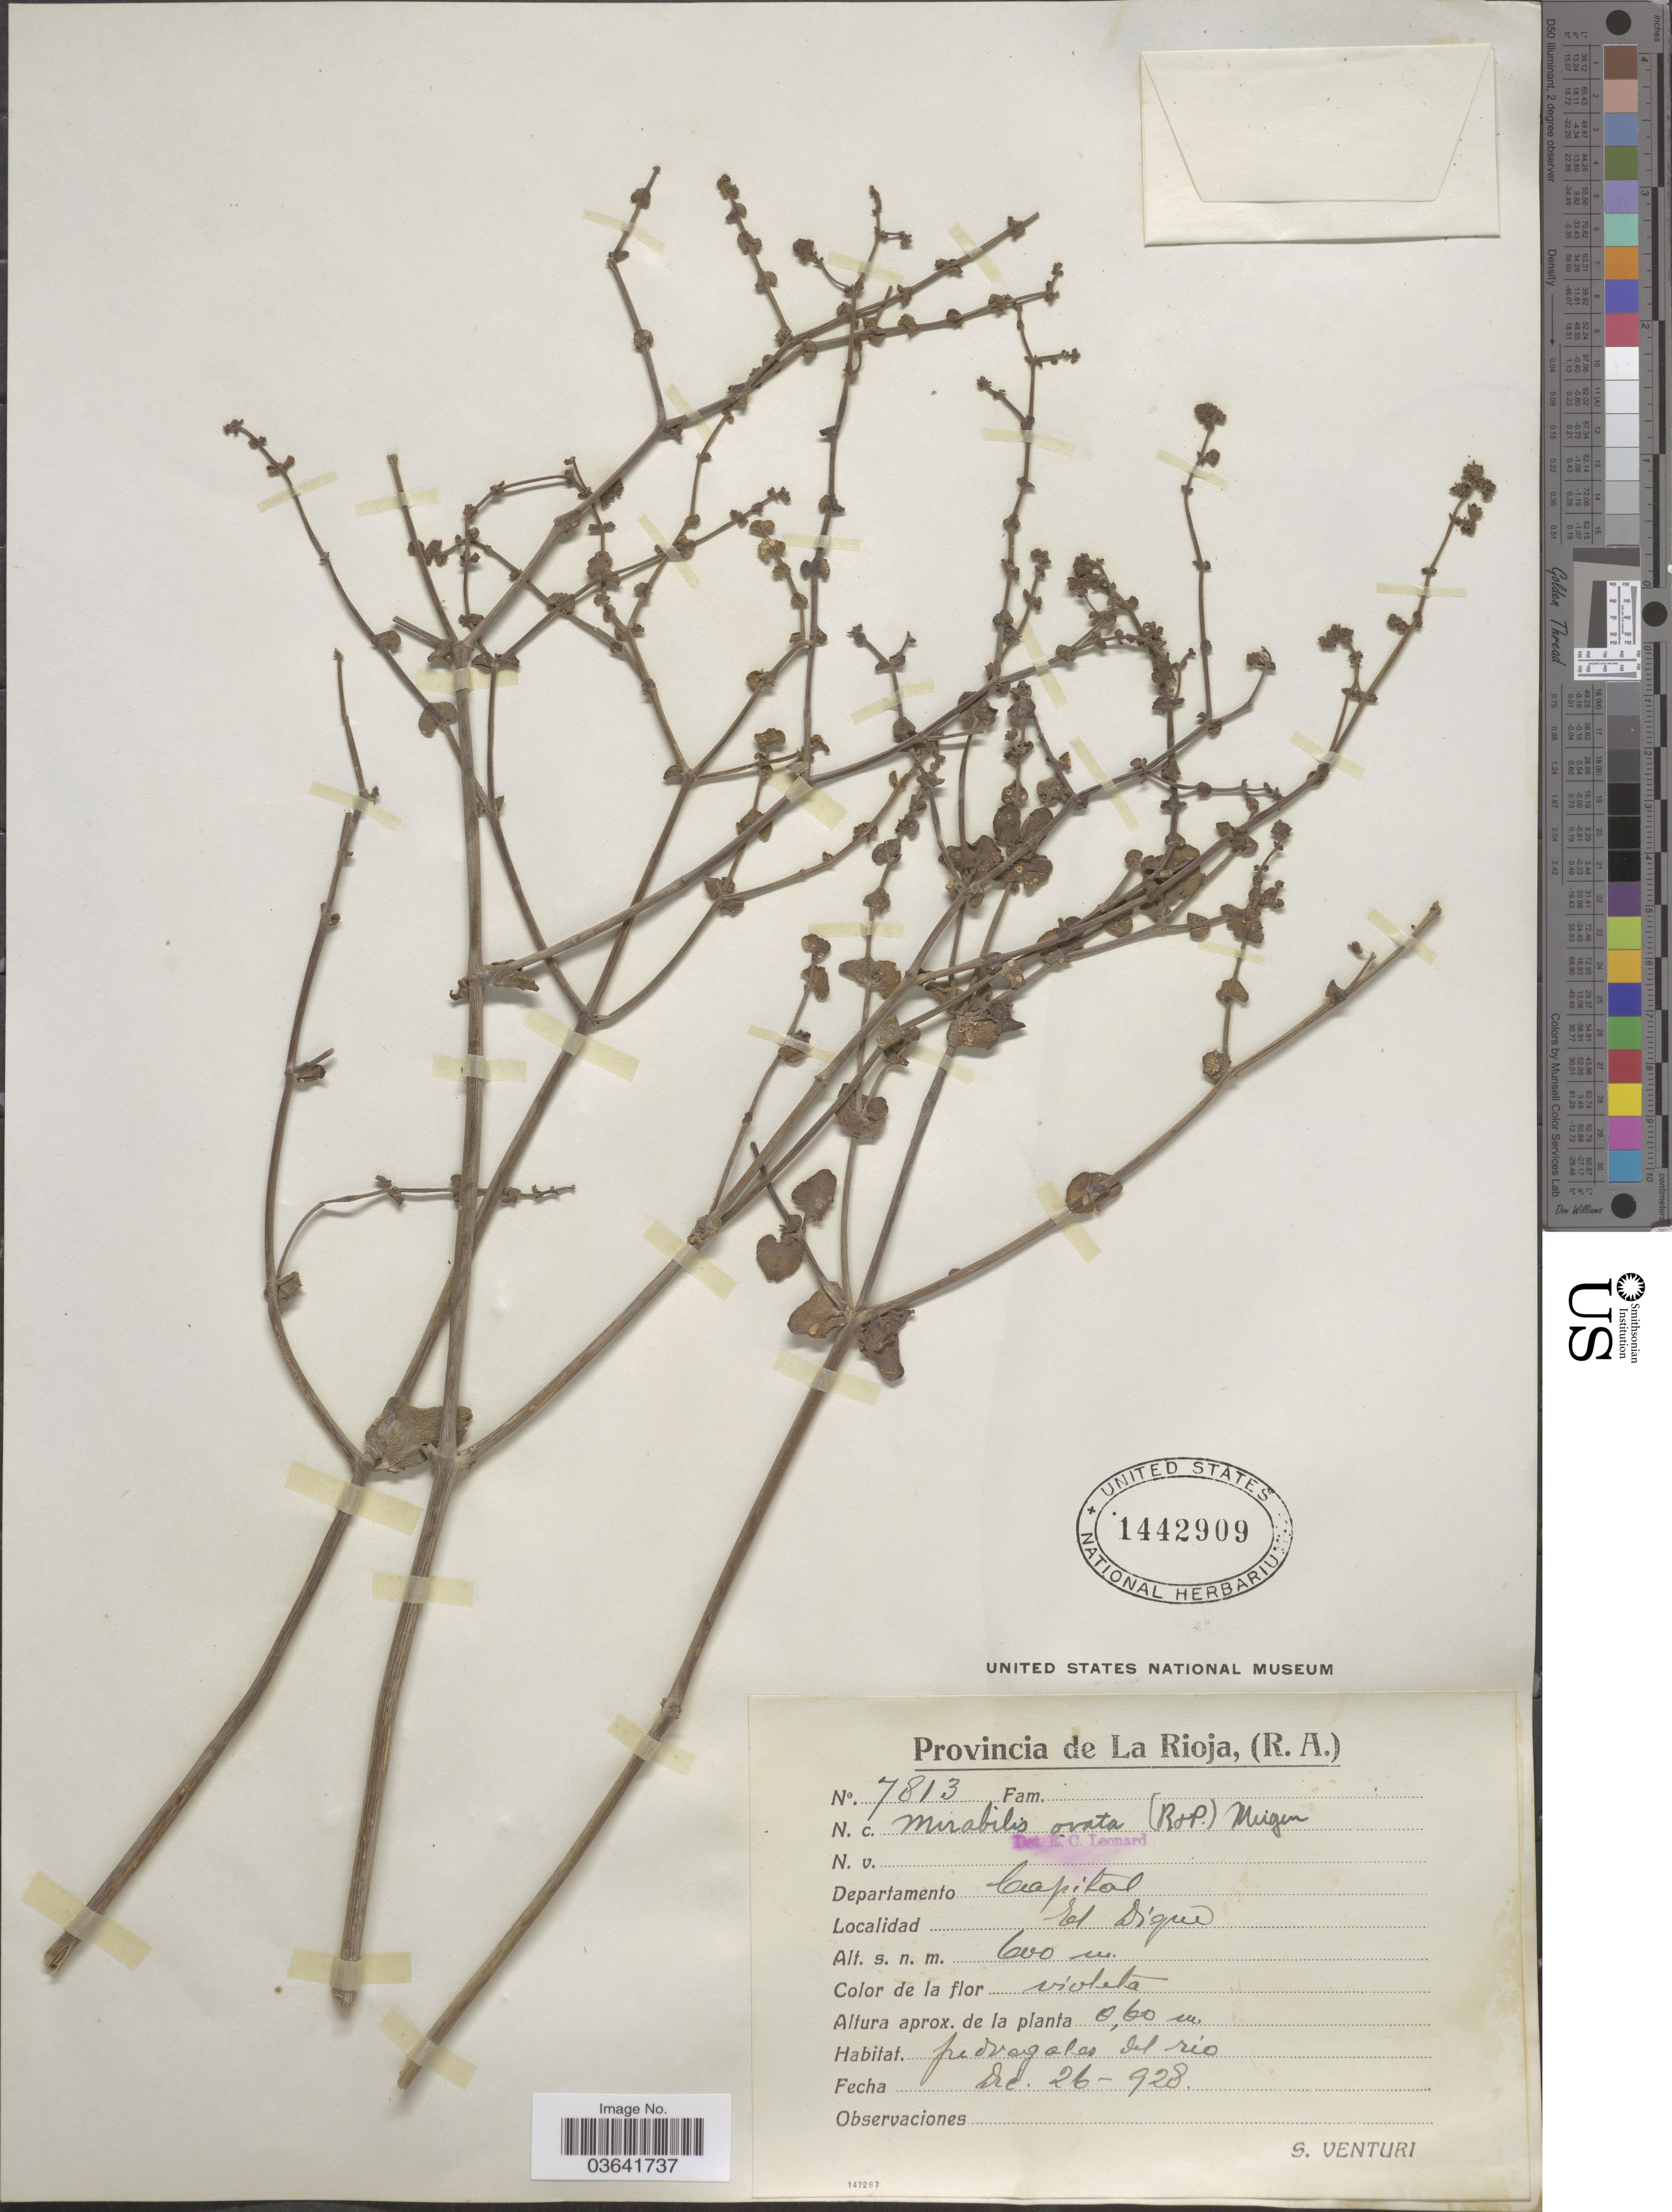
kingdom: Plantae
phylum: Tracheophyta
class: Magnoliopsida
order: Caryophyllales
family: Nyctaginaceae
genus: Mirabilis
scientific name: Mirabilis ovata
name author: (Ruiz & Pav.) Meigen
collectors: S. Venturi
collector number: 7813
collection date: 1928-12-26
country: Argentina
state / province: La Rioja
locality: Departamento Capital, El Dique.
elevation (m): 600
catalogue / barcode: US 1442909